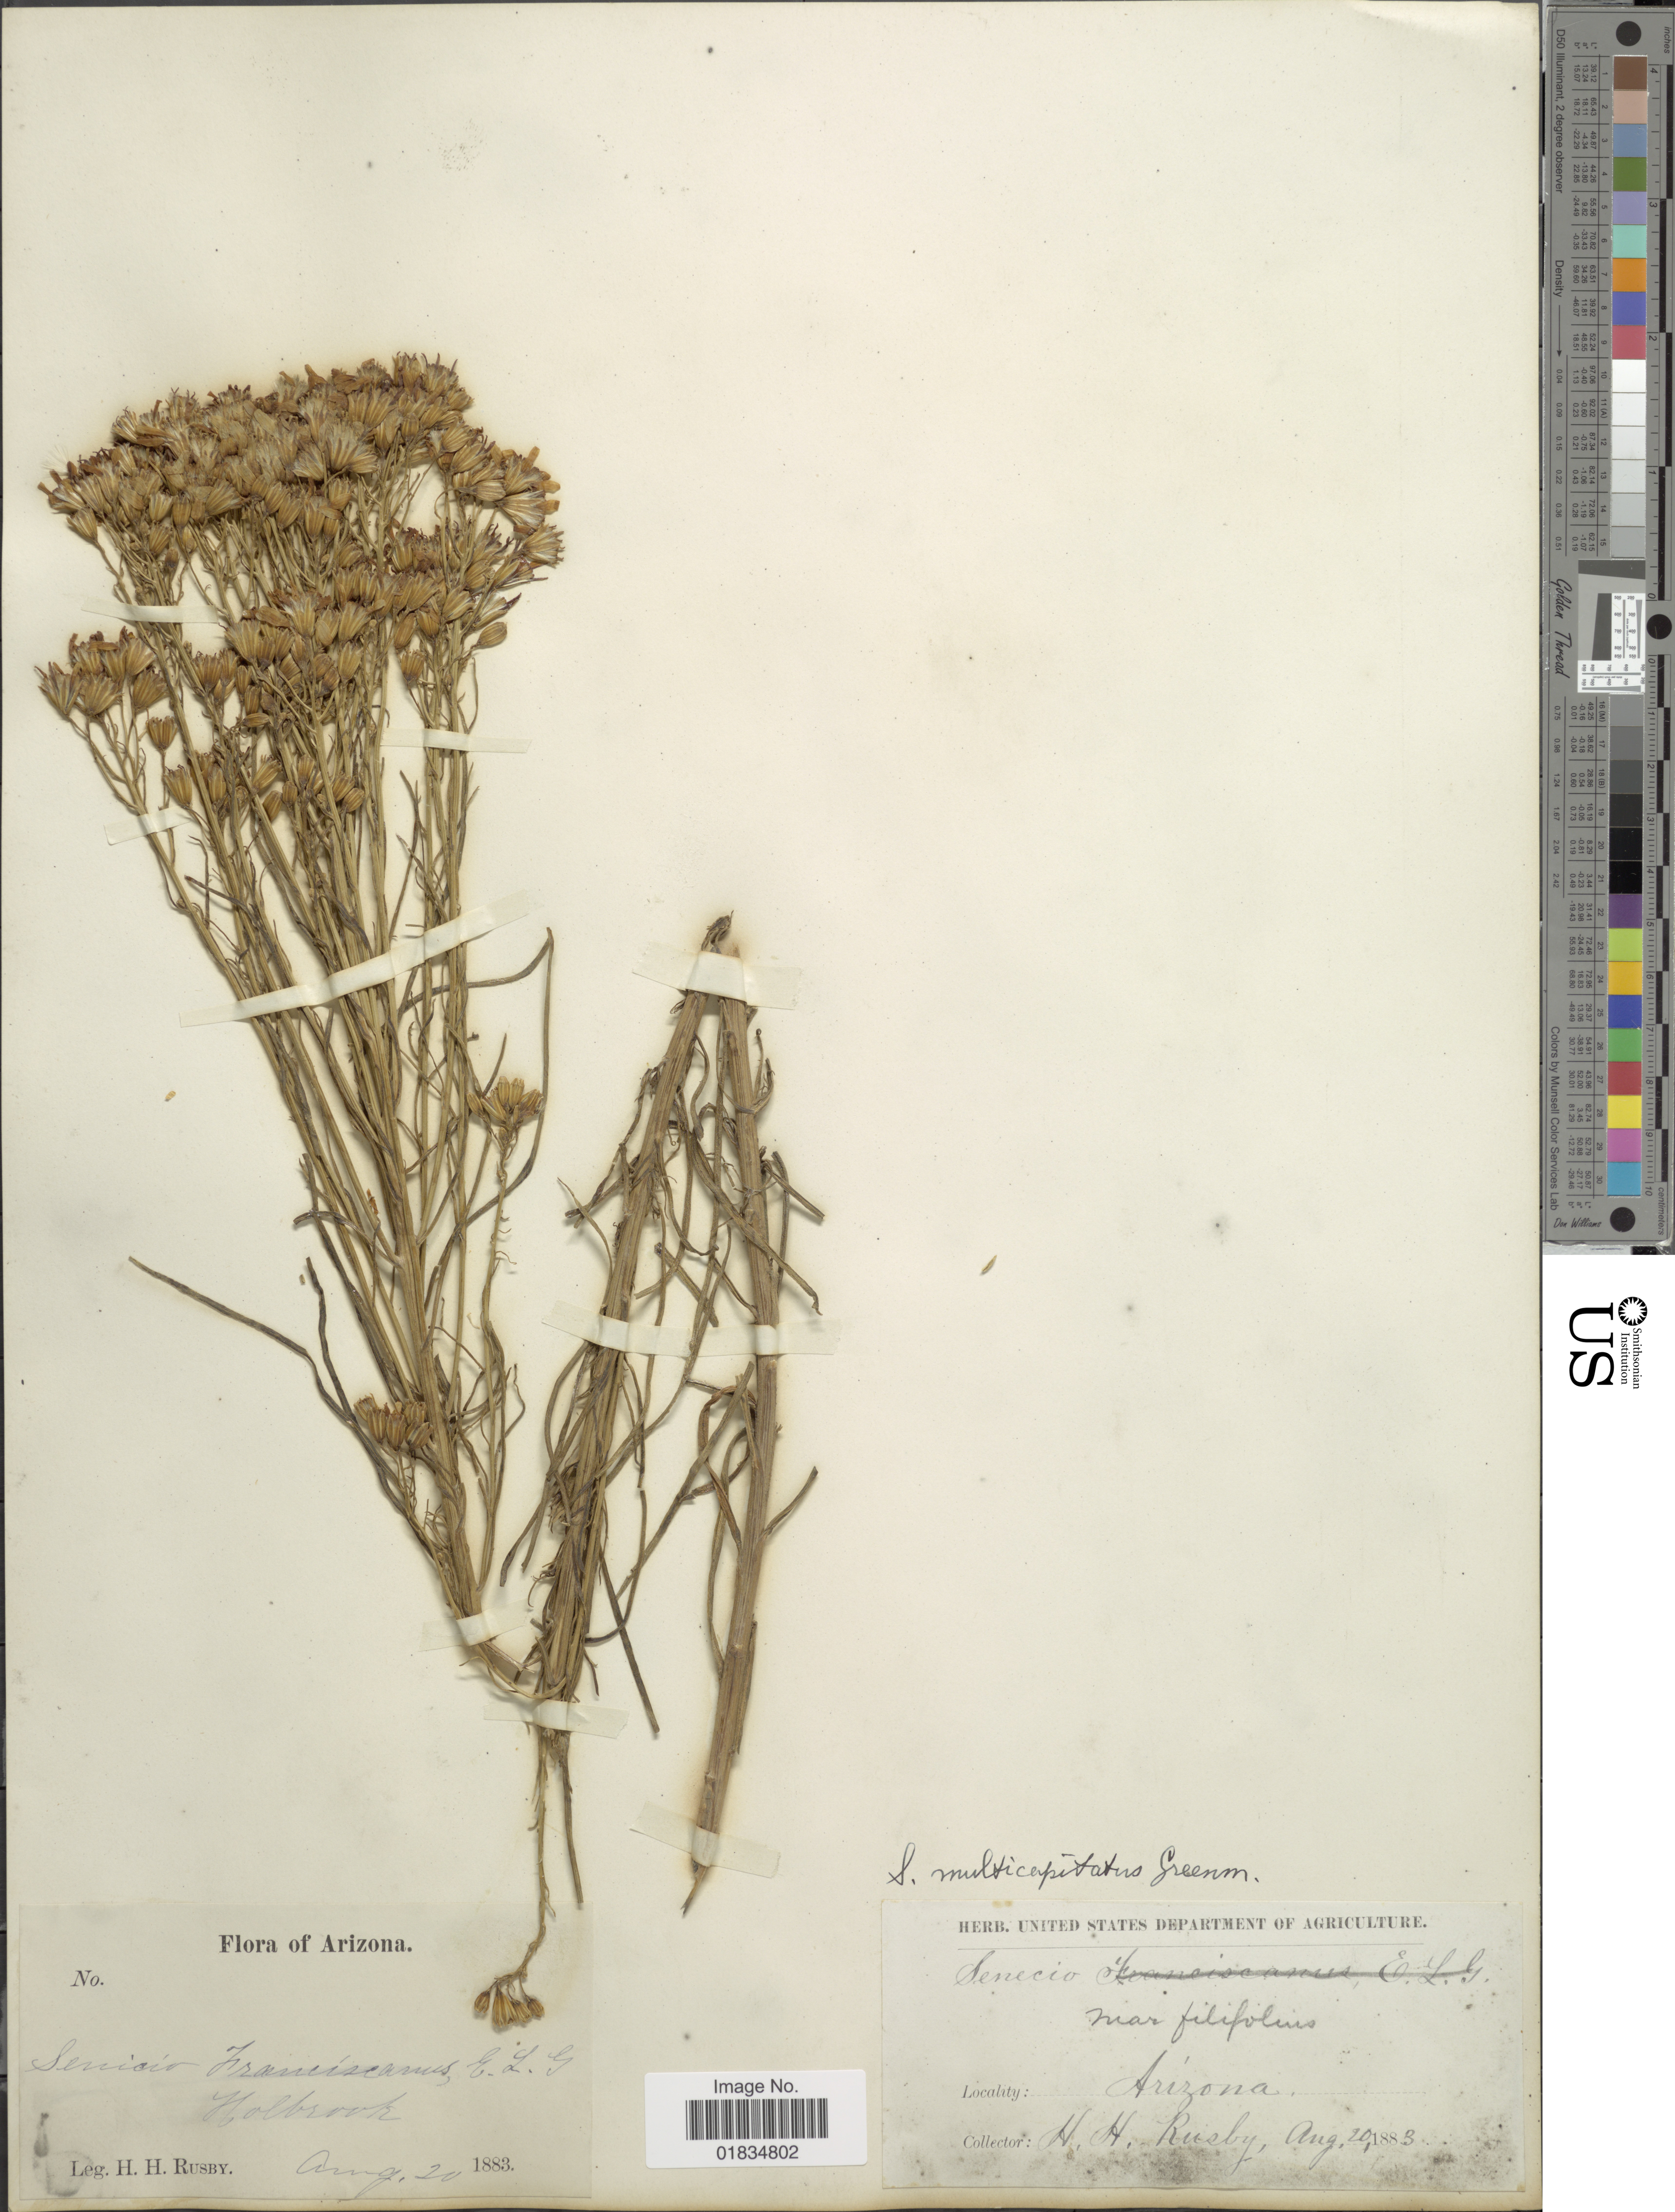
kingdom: Plantae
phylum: Tracheophyta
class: Magnoliopsida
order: Asterales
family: Asteraceae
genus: Senecio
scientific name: Senecio multicapitatus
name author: Greenm.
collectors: H. H. Rusby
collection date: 1883-08-20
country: United States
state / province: Arizona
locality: Holbrook